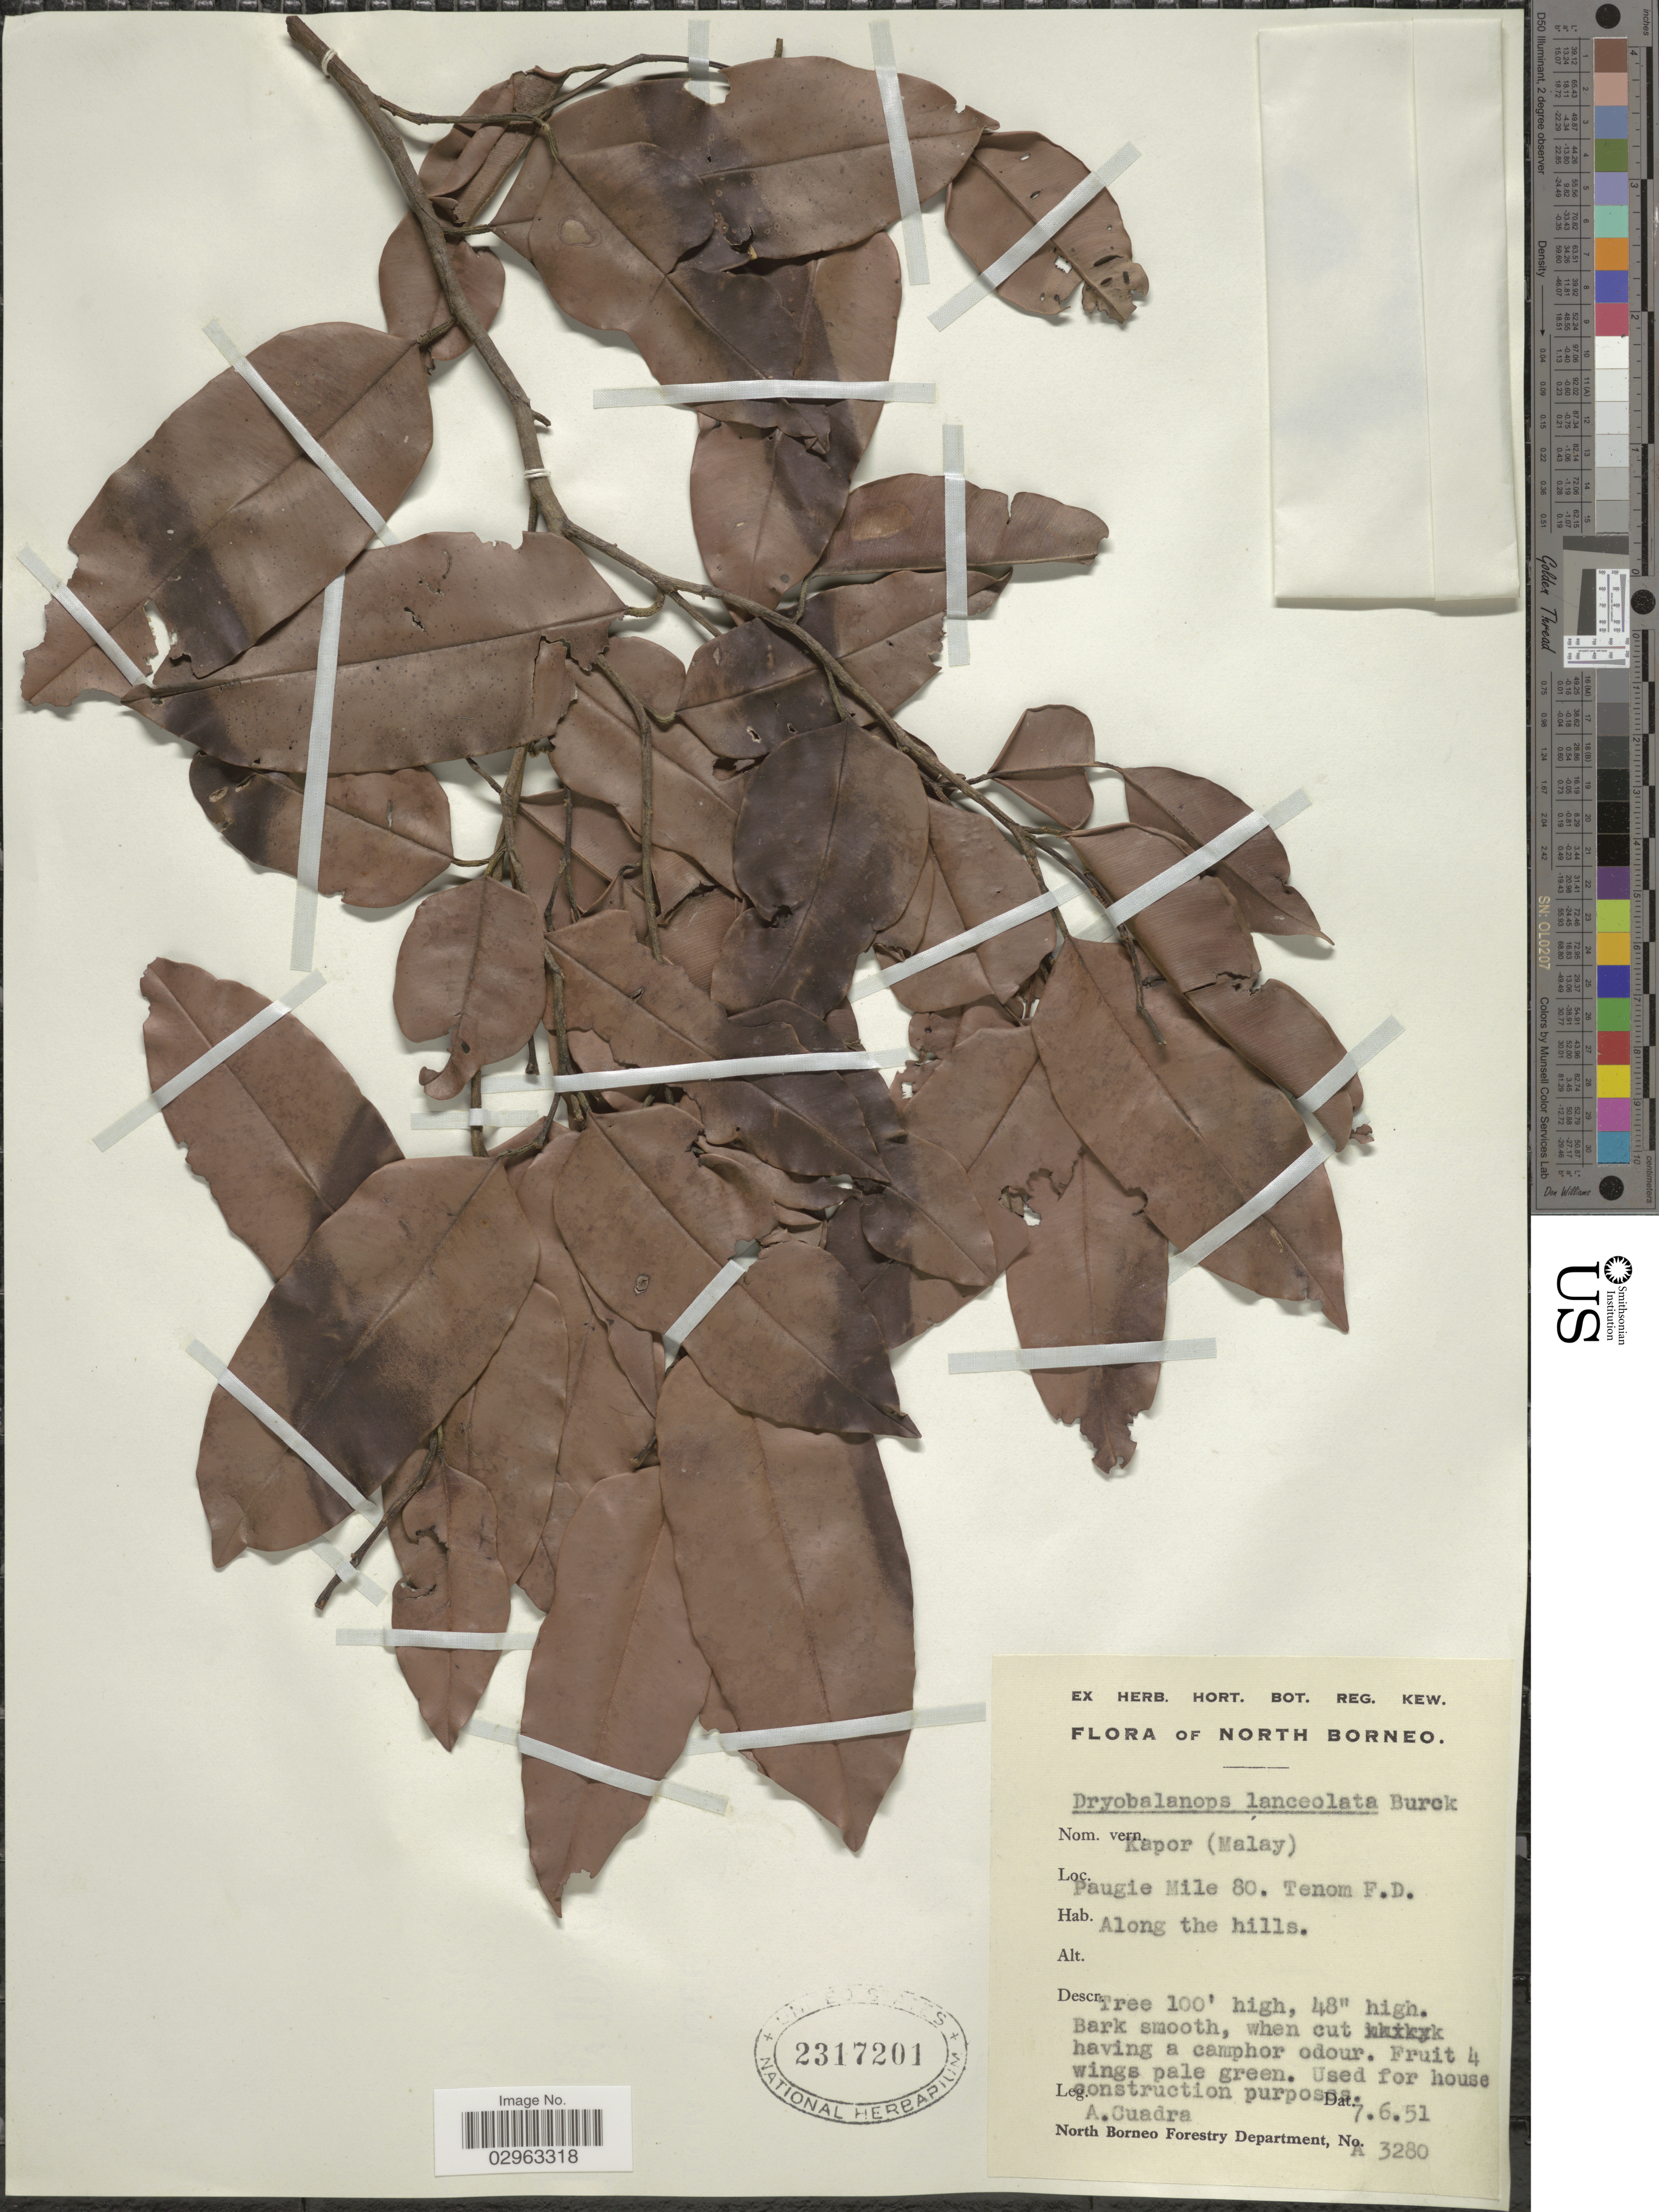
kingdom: Plantae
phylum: Tracheophyta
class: Magnoliopsida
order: Malvales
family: Dipterocarpaceae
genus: Dryobalanops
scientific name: Dryobalanops lanceolata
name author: Burck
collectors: A. Cuadra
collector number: A 3280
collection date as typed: Transcribed d/m/y: 7/6/51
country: Malaysia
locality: North Borneo, Paugie Mile 80. Tenom F.D., Along the hills.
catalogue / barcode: US 2317201